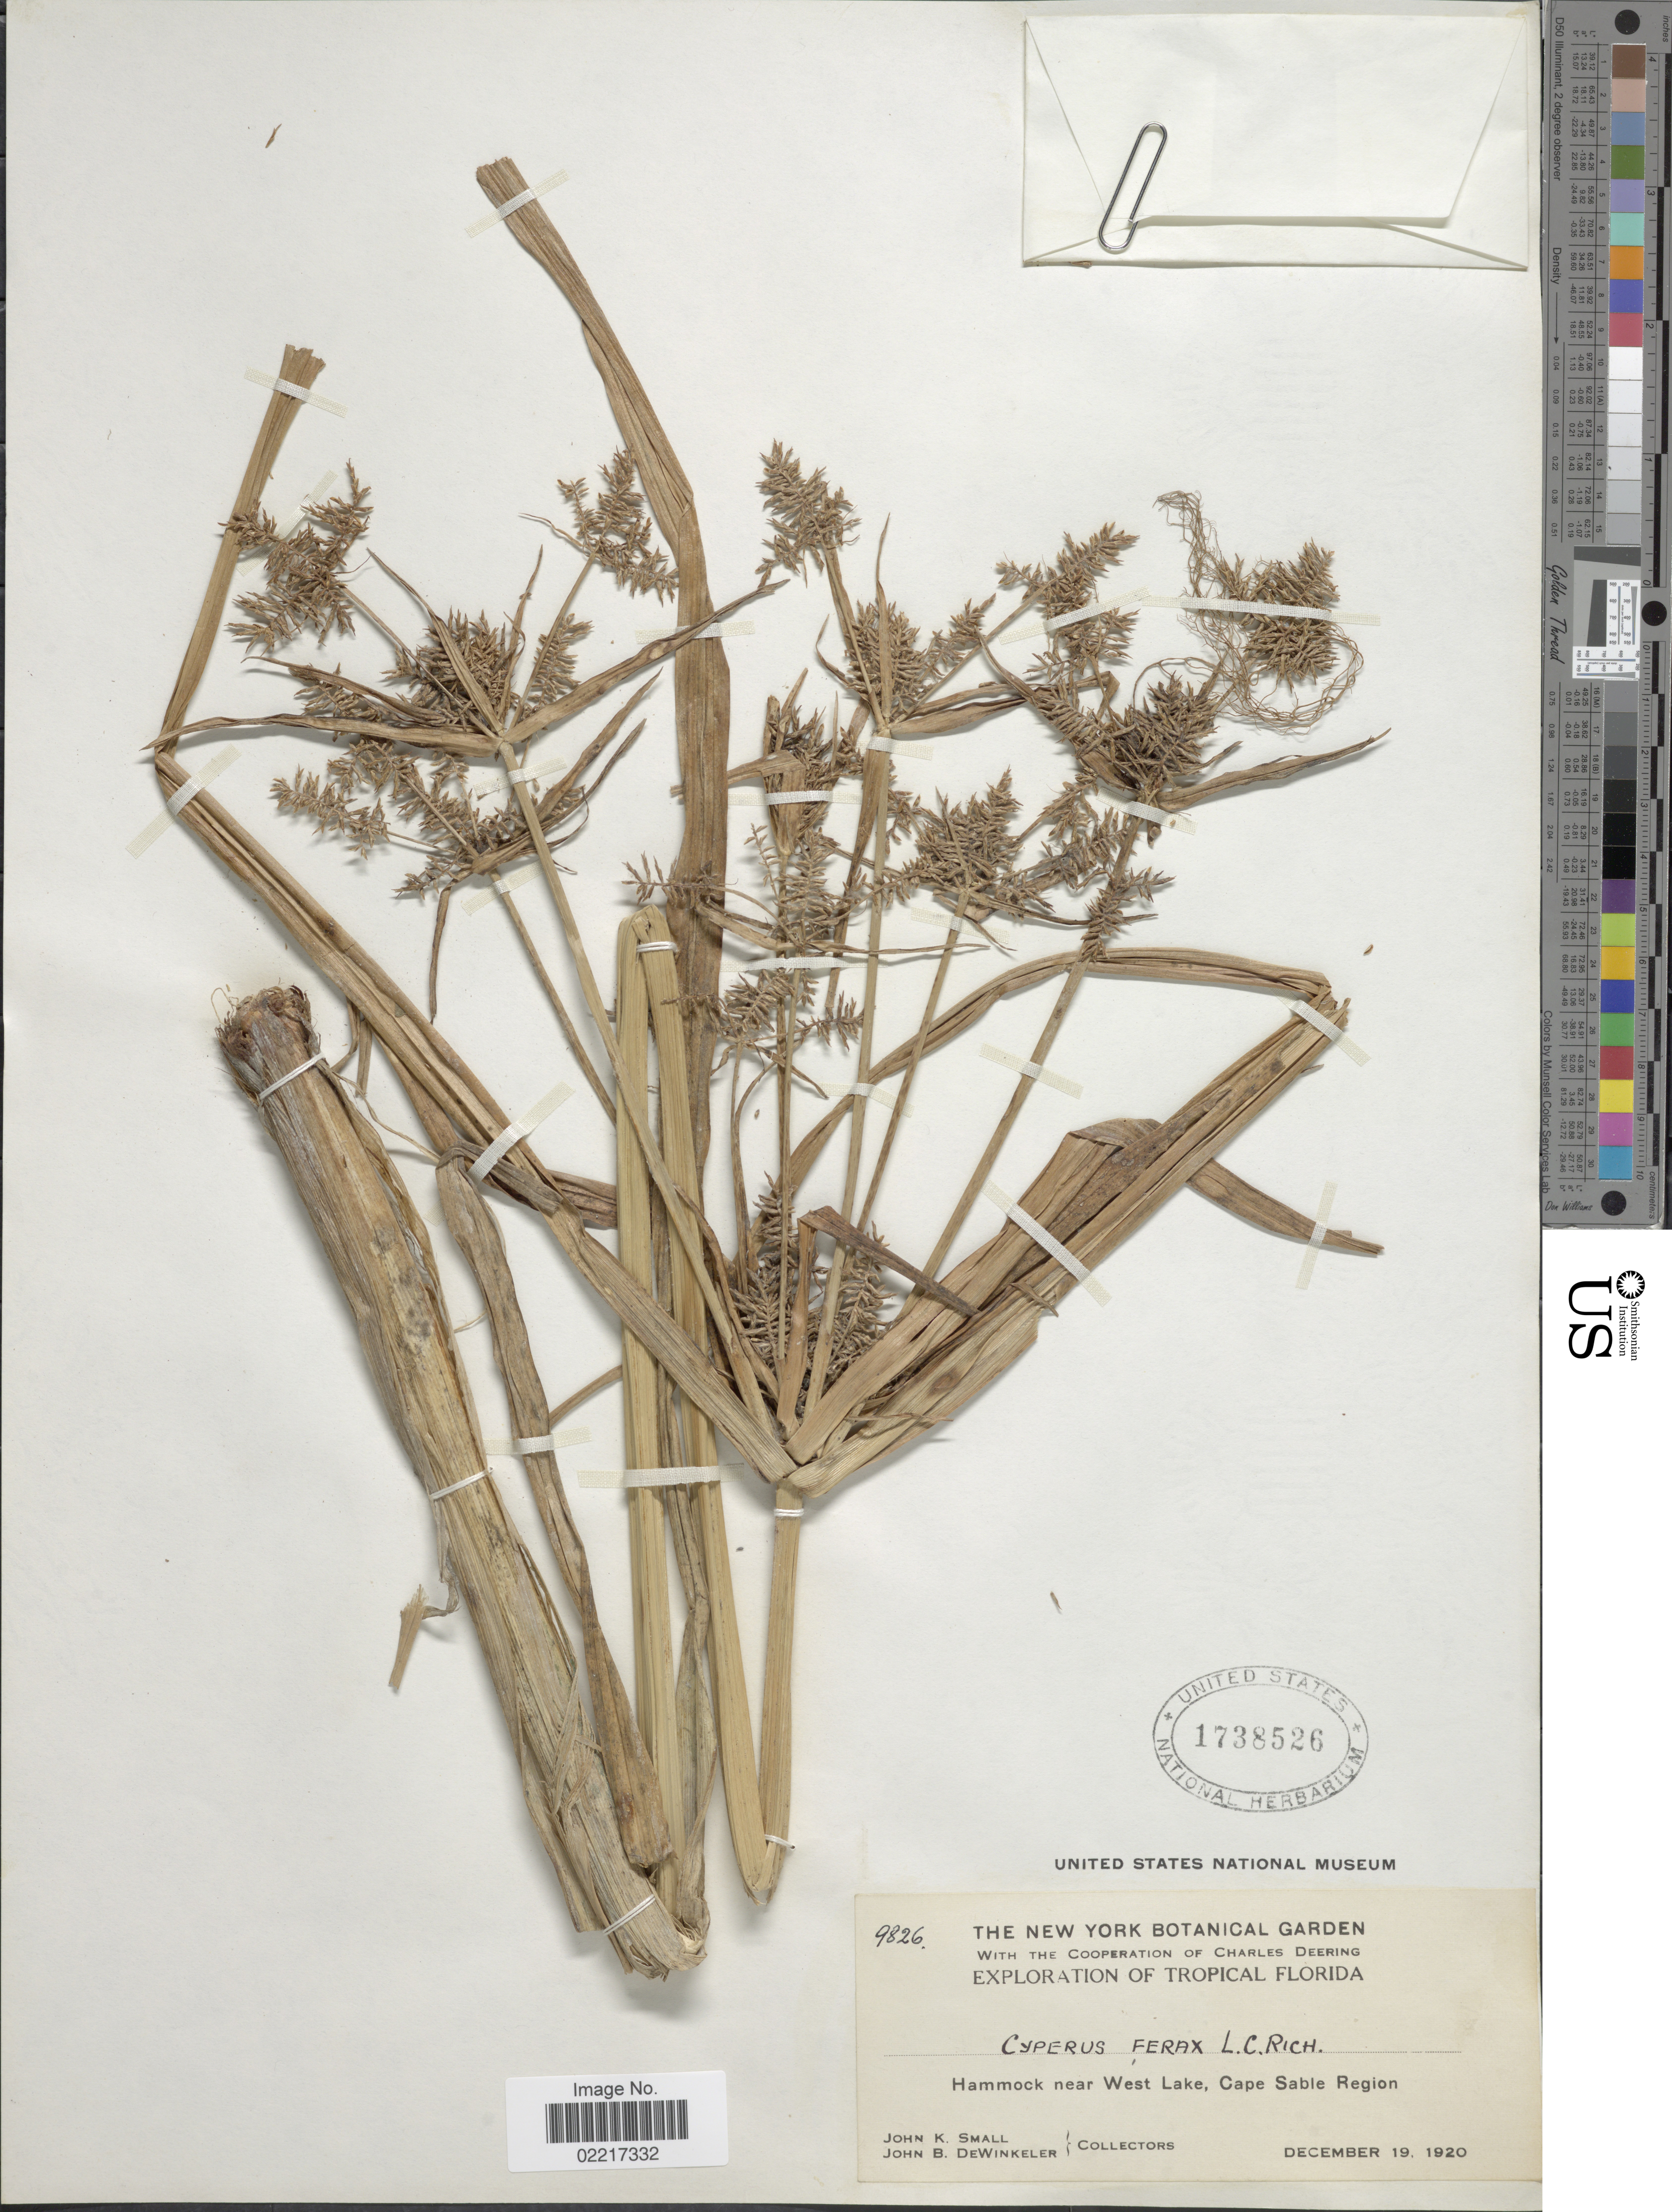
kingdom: Plantae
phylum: Tracheophyta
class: Liliopsida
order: Poales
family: Cyperaceae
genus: Cyperus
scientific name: Cyperus odoratus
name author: L.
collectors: J. K. Small & J. B. Dewinkeler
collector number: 9826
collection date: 1920-12-19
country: United States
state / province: Florida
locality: Tropical Florida, Hammock near West Lake, Cape Sable Region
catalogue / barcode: US 1738526